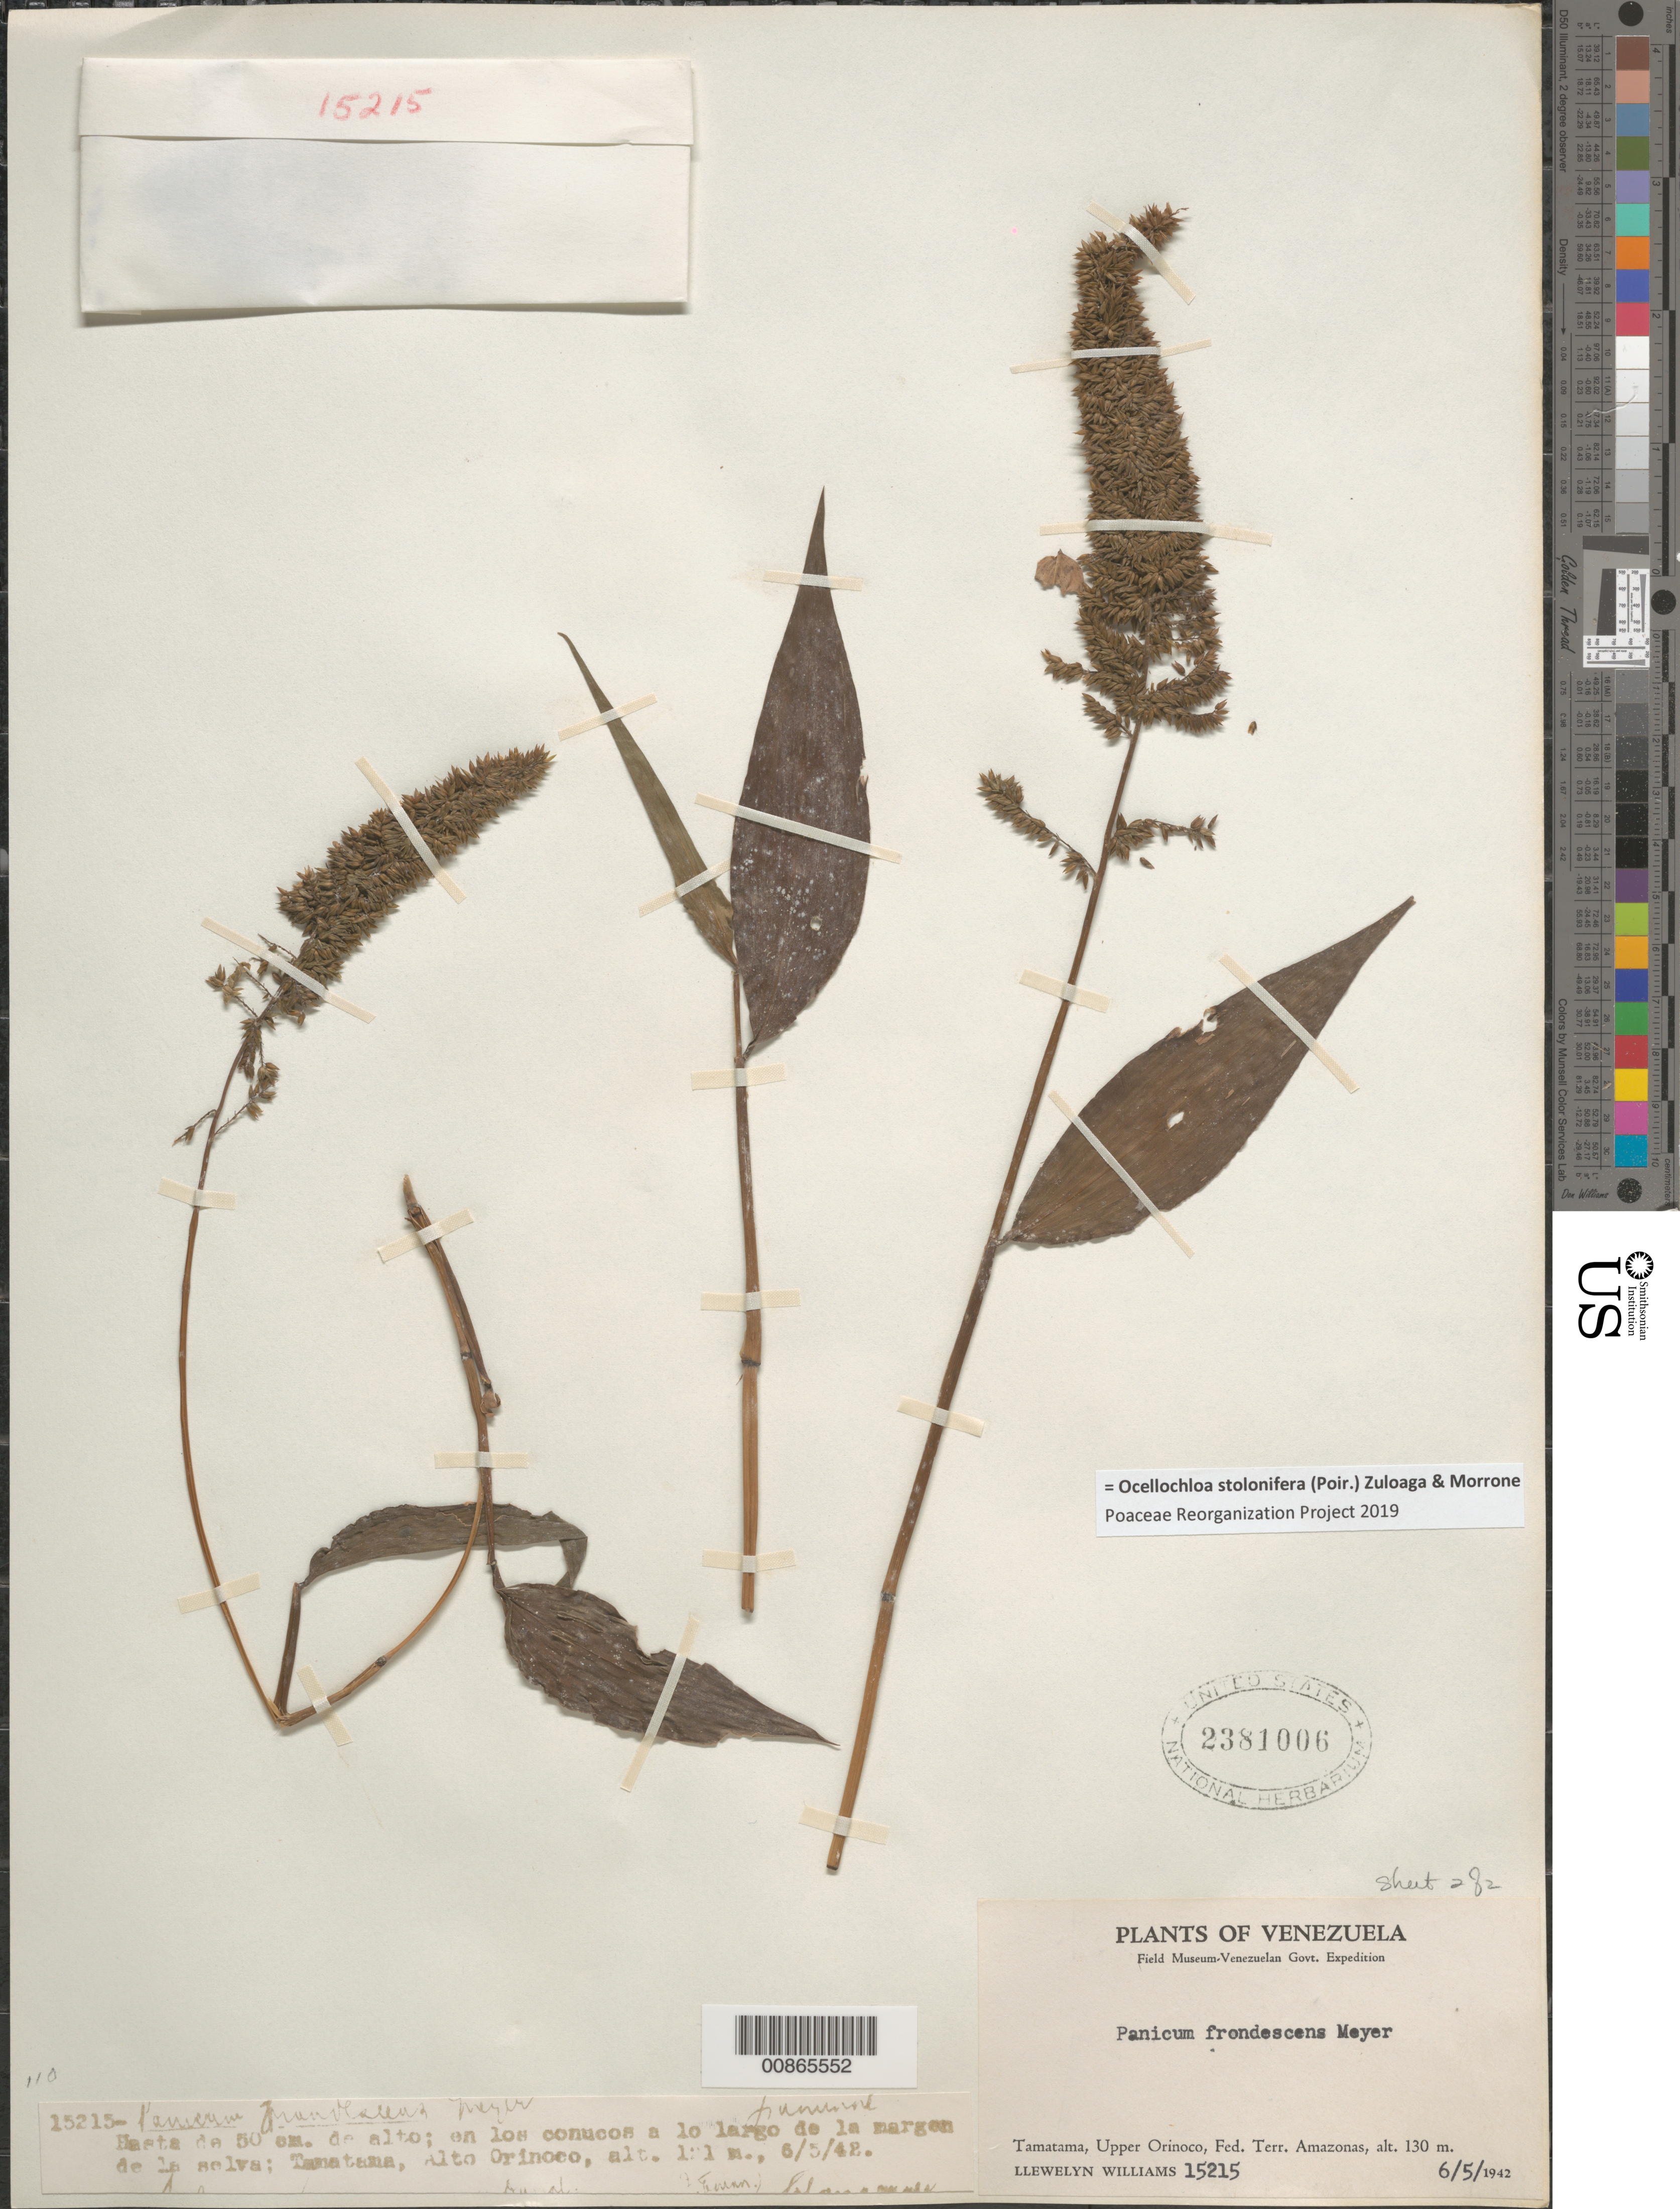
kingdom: Plantae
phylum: Tracheophyta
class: Liliopsida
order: Poales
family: Poaceae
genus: Ocellochloa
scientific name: Ocellochloa stolonifera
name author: (Poir.) Zuloaga & Morrone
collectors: Ll. Williams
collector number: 15215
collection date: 1942-05-06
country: Venezuela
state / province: Amazonas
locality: Field Museum-Venezuelan Govt. Expedition. Tamatama, Upper Orinoco, Fed. Terr. Amazonas.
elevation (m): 130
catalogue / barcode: US 2381006